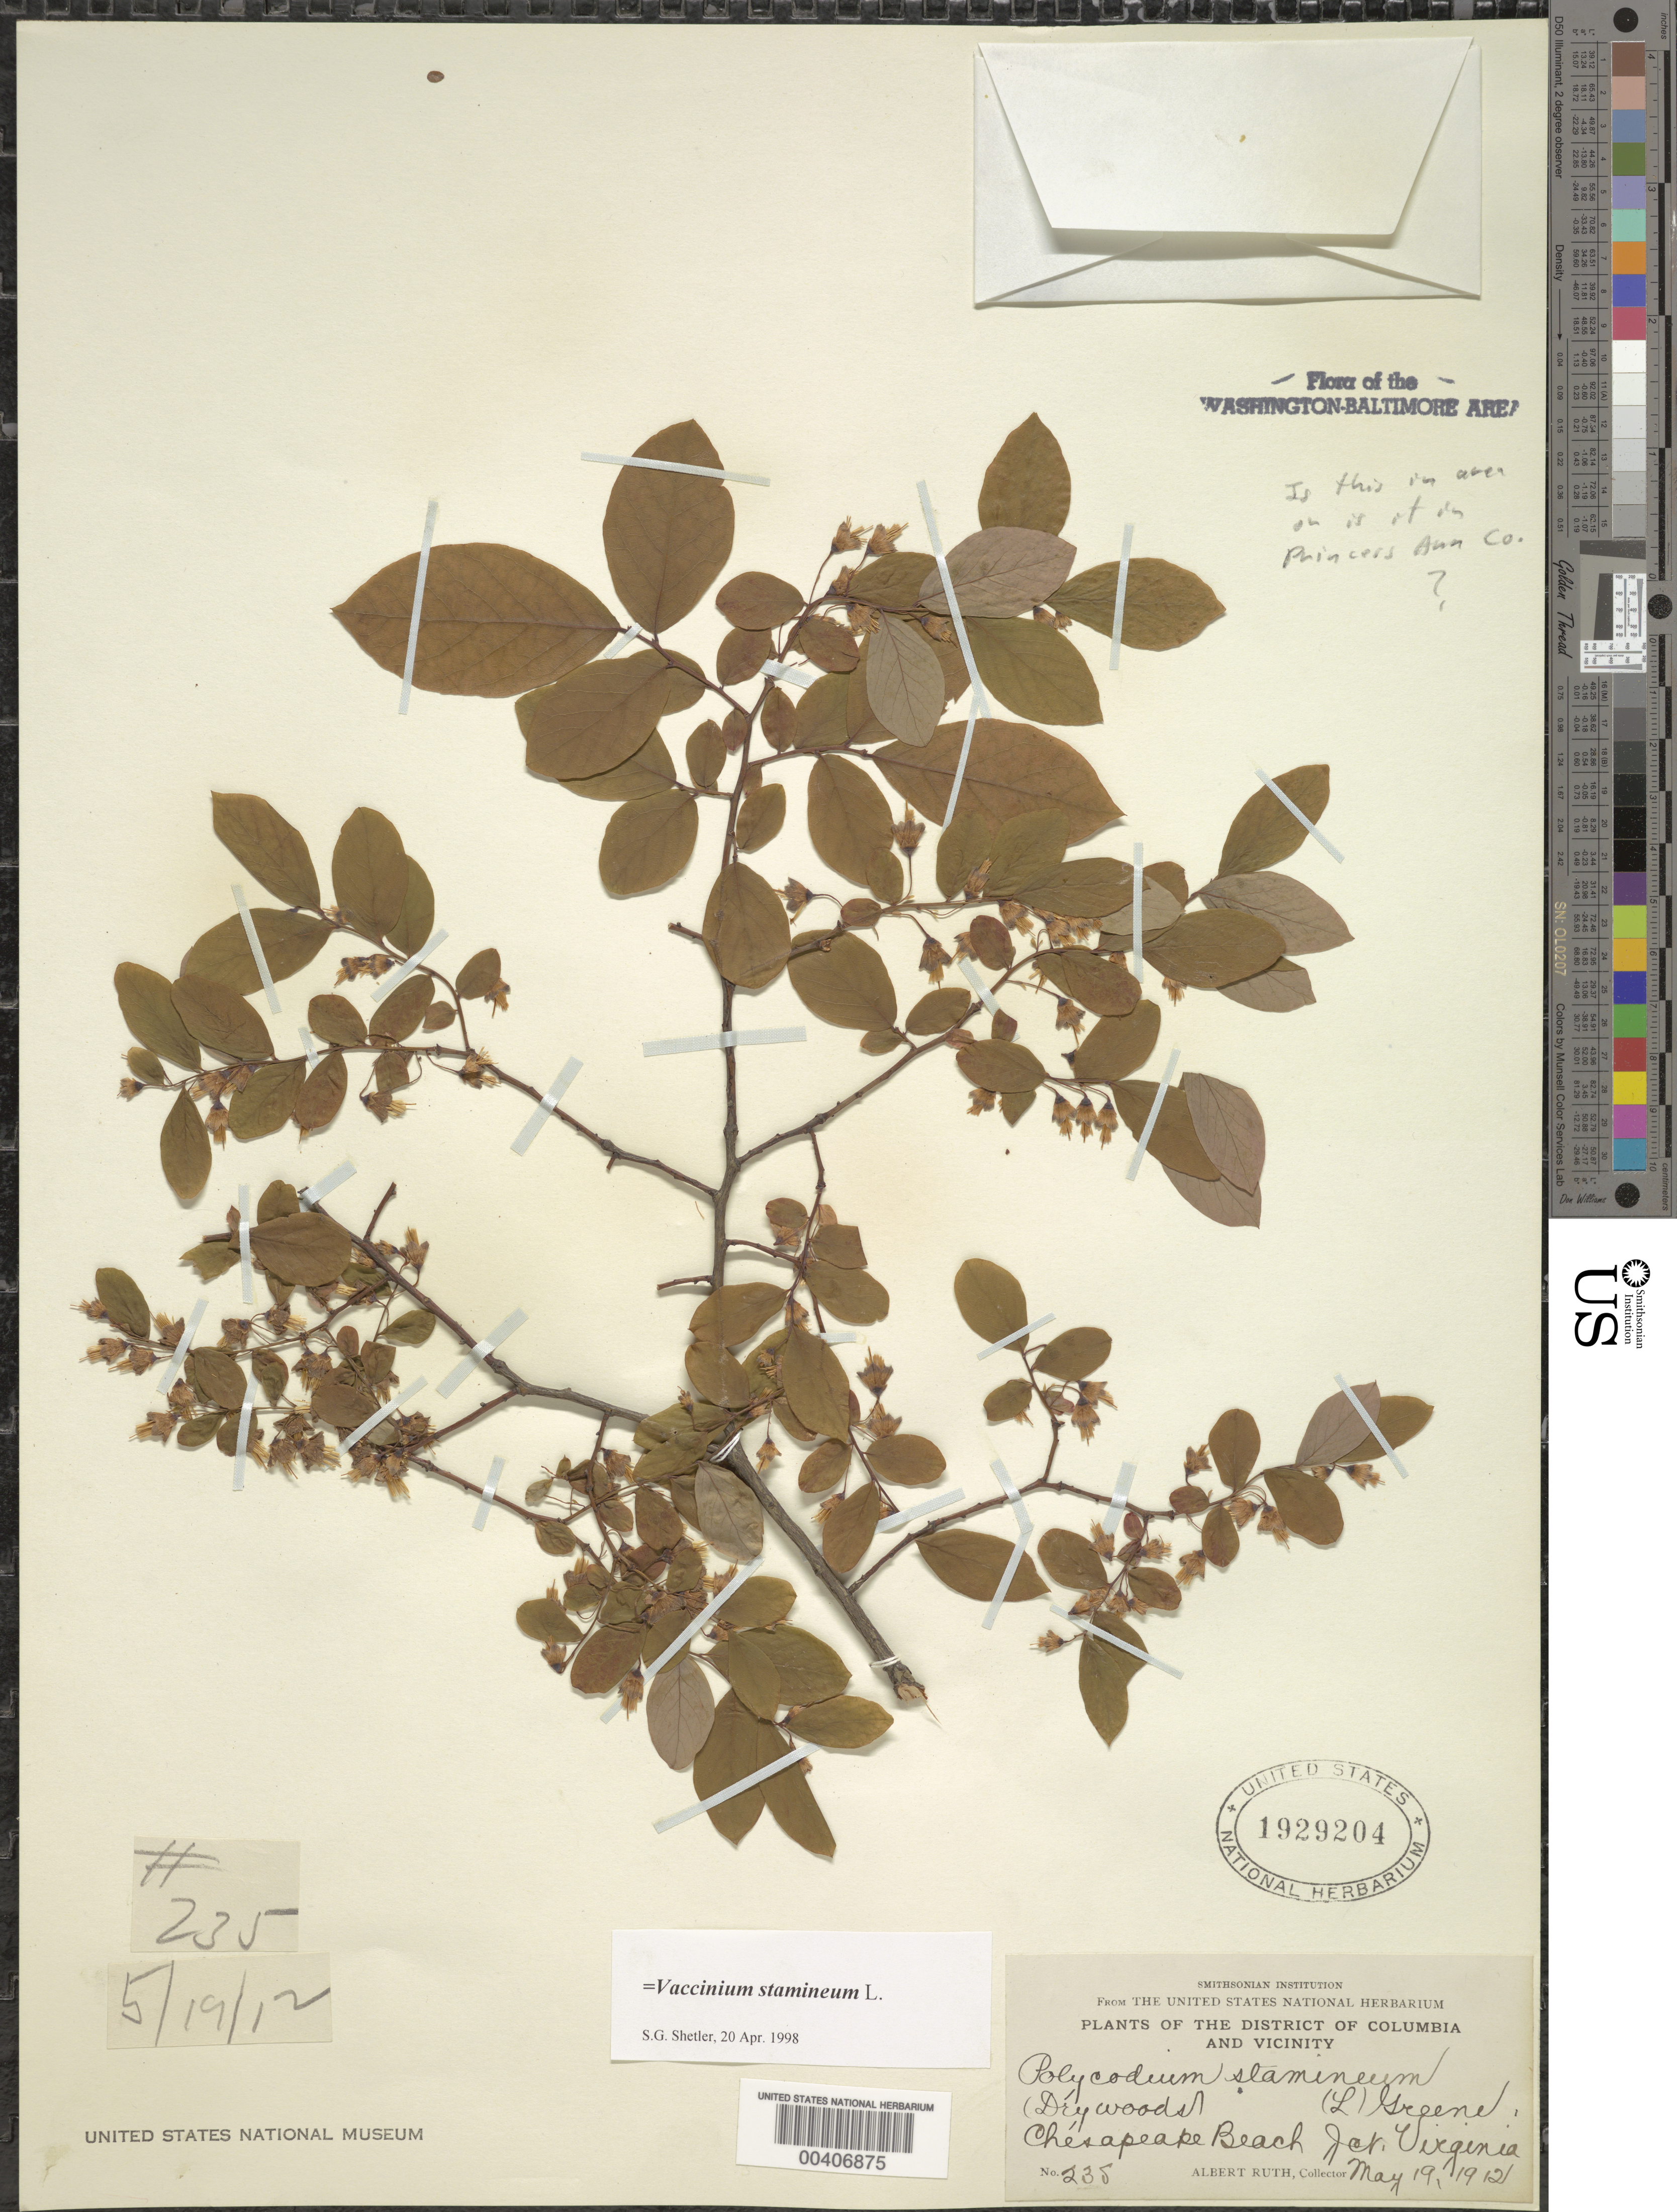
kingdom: Plantae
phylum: Tracheophyta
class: Magnoliopsida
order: Ericales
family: Ericaceae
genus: Vaccinium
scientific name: Vaccinium stamineum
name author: L.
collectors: A. Ruth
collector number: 235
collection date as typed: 19 May 1912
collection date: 1912-05-19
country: United States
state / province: Virginia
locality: Chesapeake Beach Junction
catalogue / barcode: US 1929204